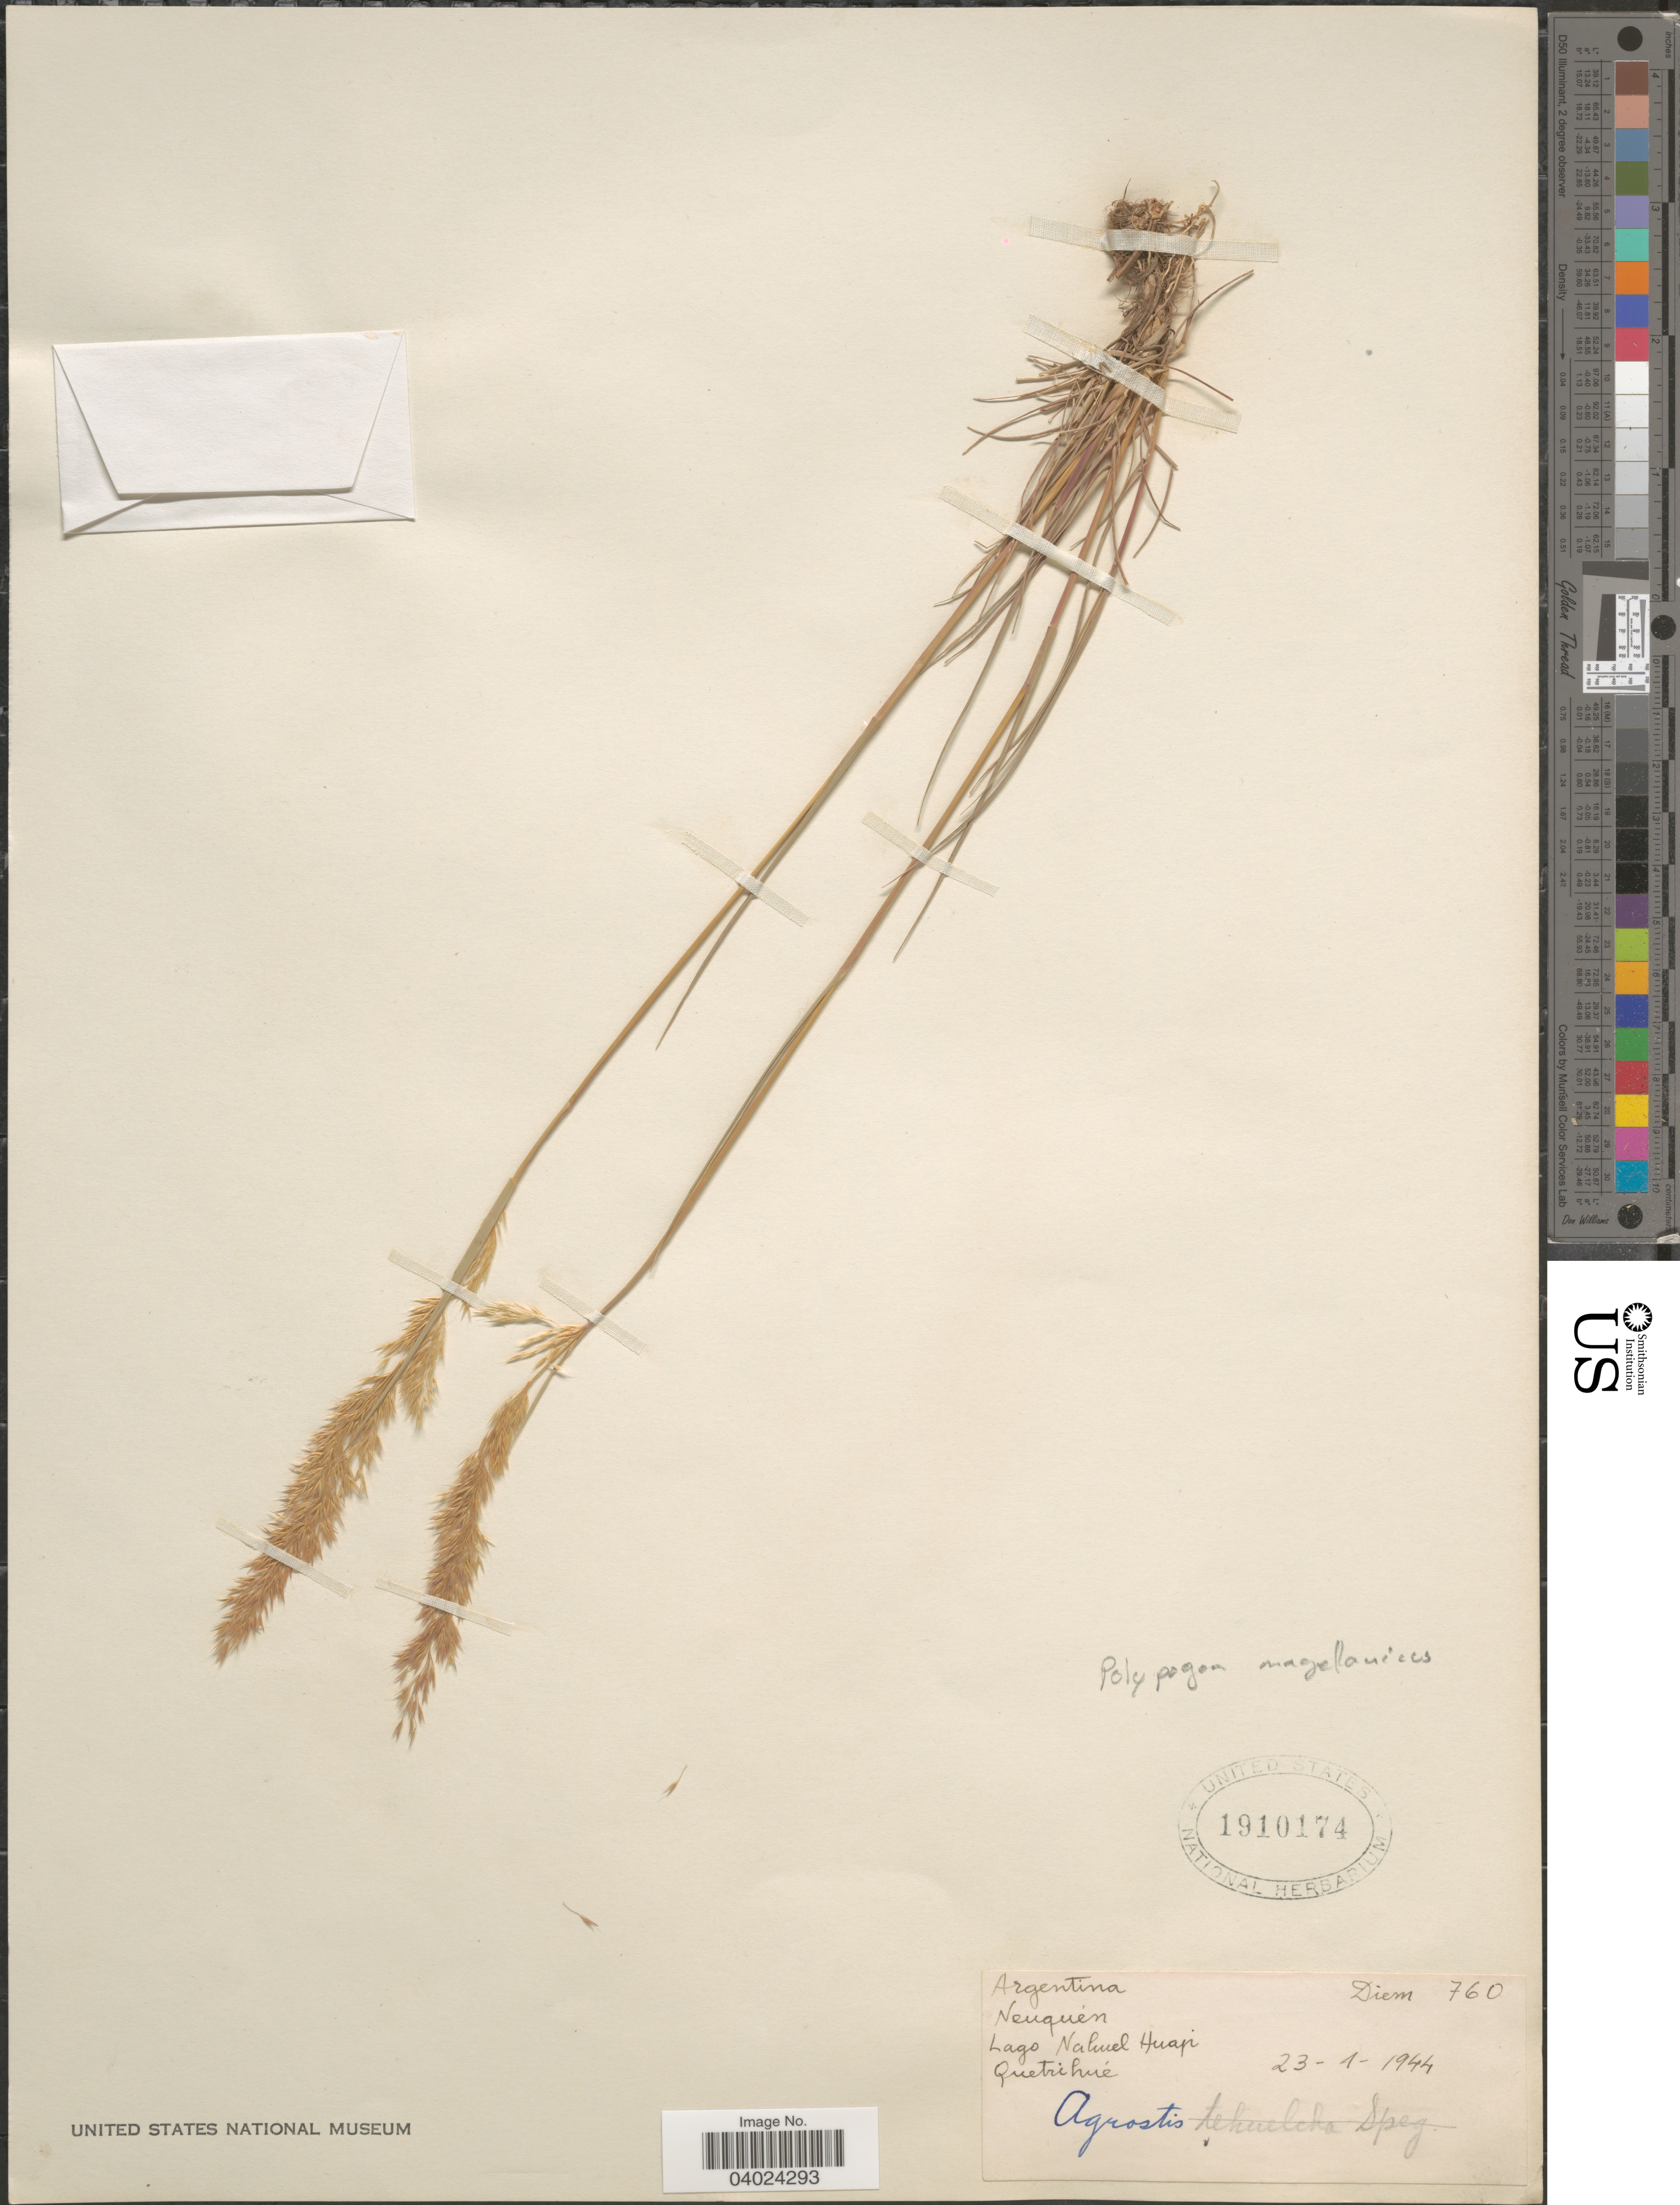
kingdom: Plantae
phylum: Tracheophyta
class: Liliopsida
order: Poales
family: Poaceae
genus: Agrostis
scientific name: Agrostis magellanica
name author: Lam.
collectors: Diem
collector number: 760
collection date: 1944-01-23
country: Argentina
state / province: Neuquen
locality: Lago Nahuel Huapi. Quetrihué.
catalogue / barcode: US 1910174